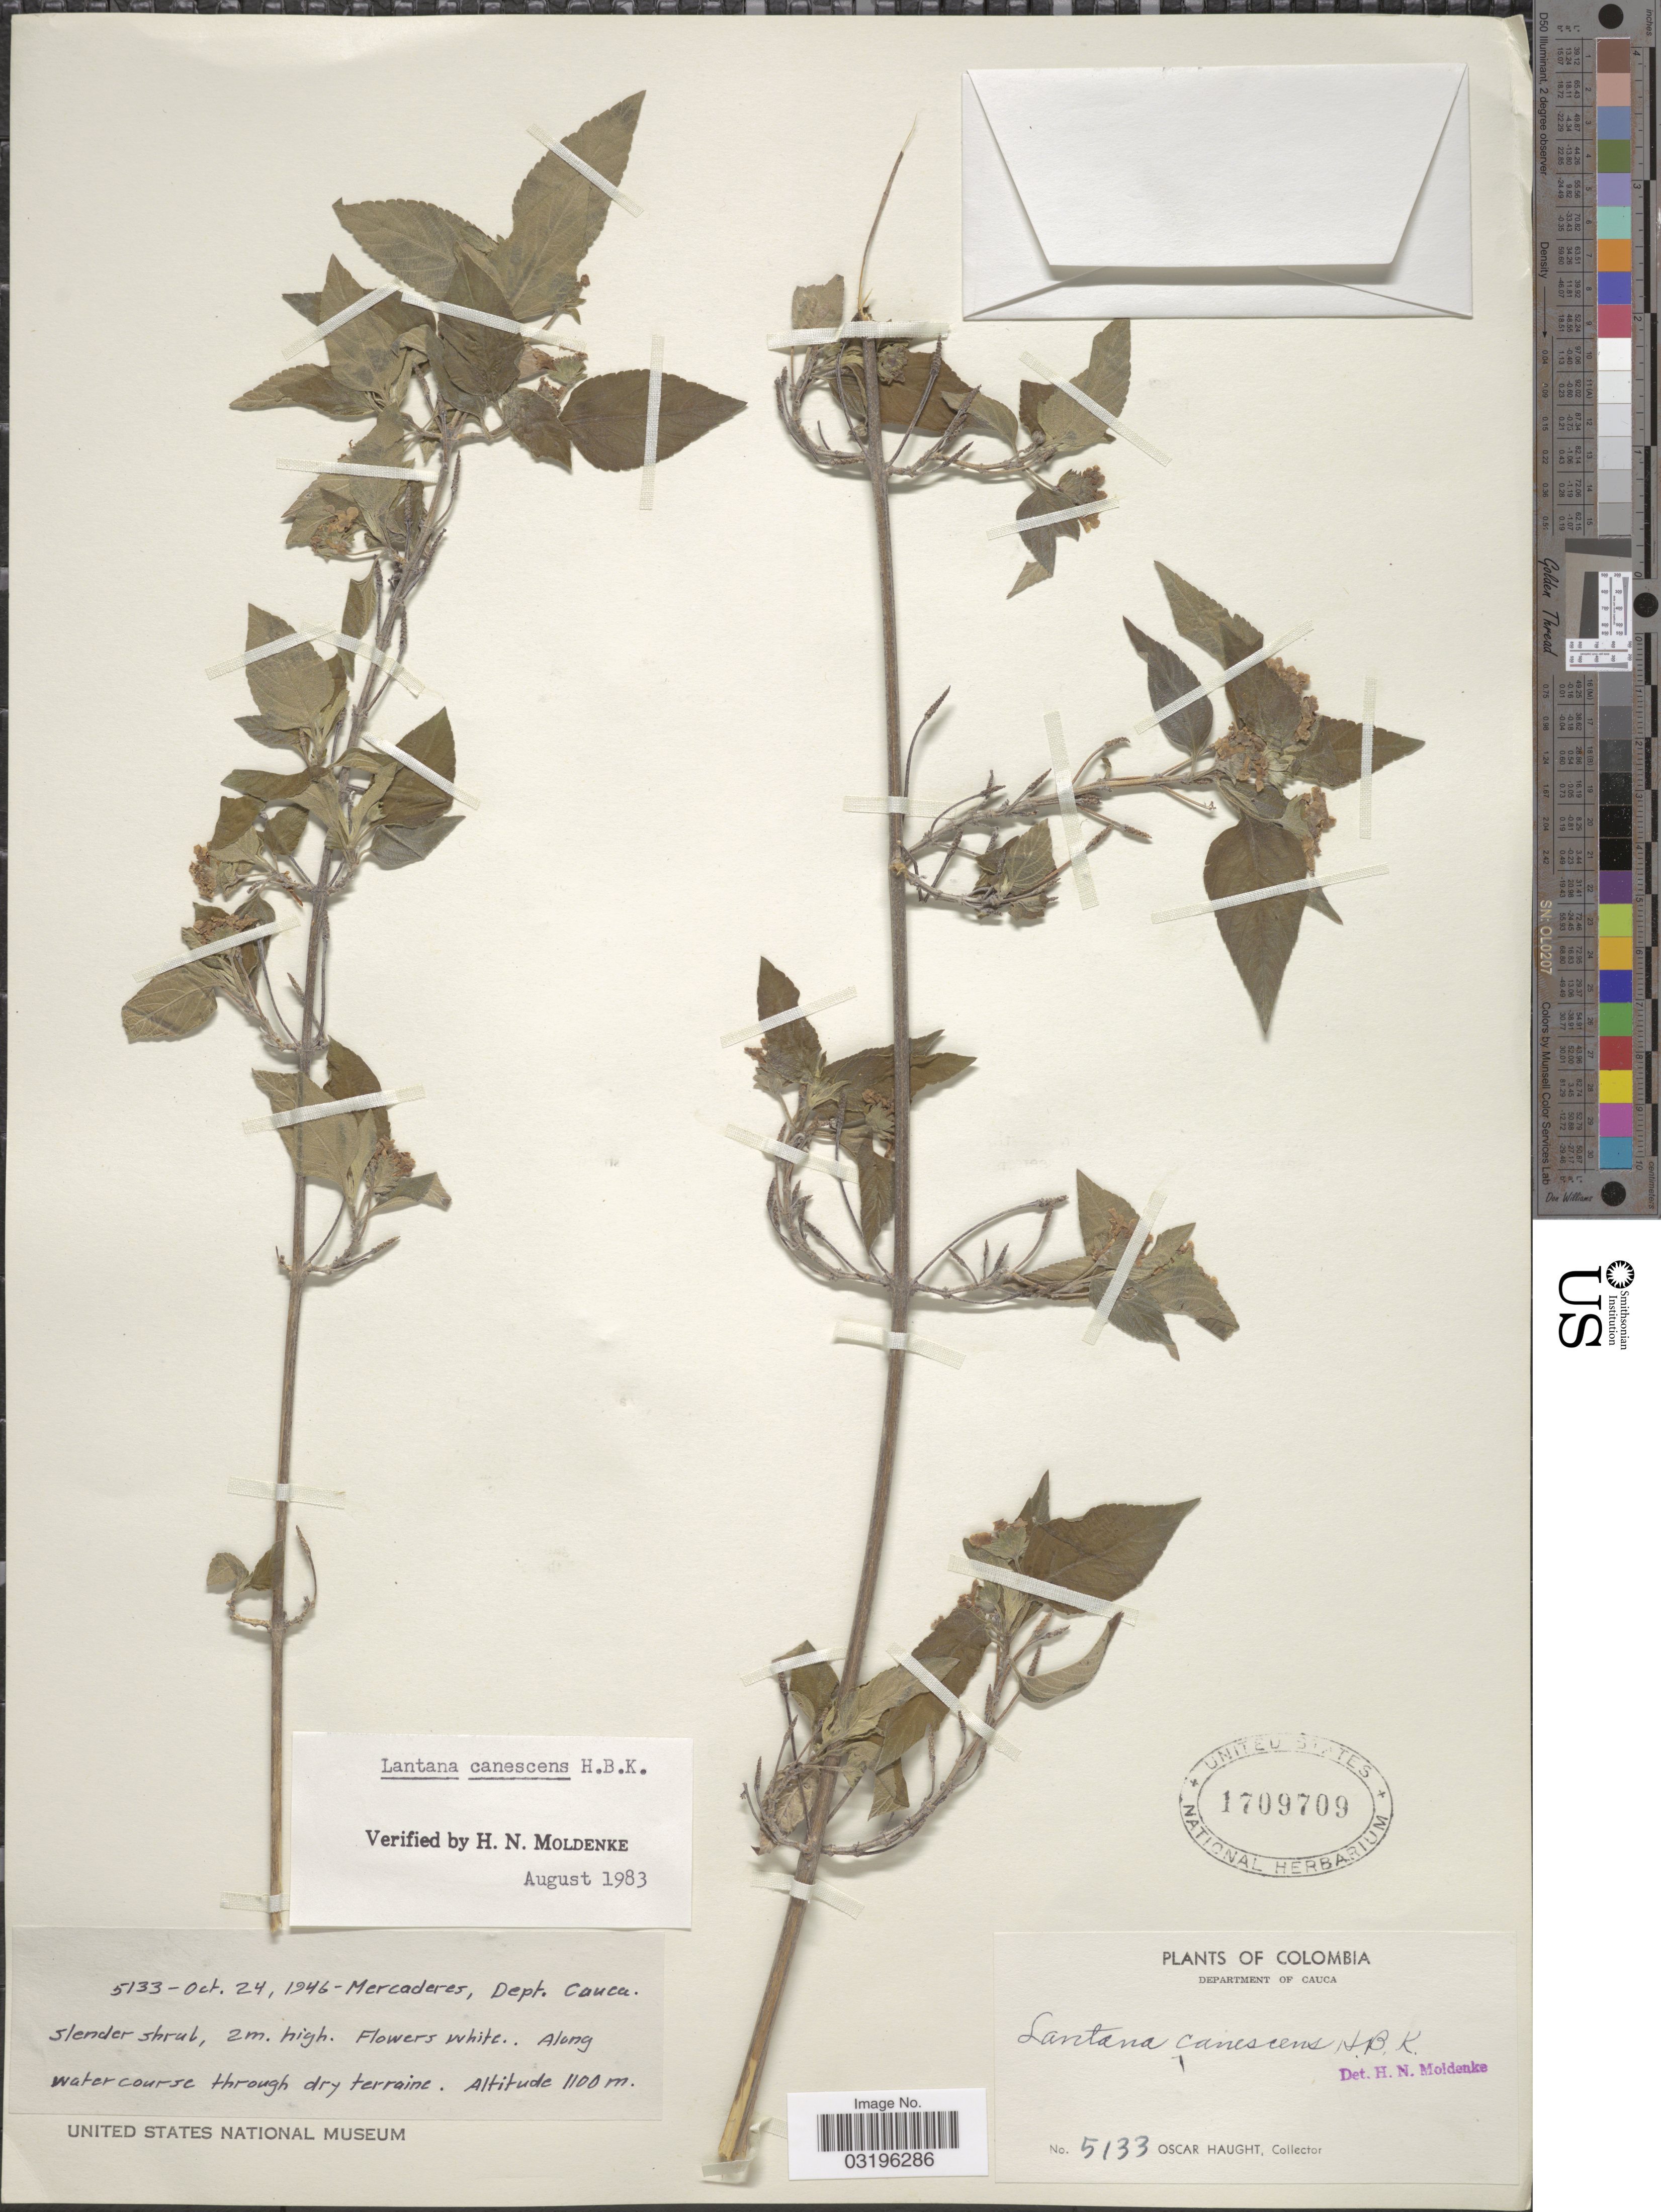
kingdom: Plantae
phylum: Tracheophyta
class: Magnoliopsida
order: Lamiales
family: Verbenaceae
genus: Lantana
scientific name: Lantana canescens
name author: Kunth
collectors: O. L. Haught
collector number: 5133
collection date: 1946-10-24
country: Colombia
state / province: Cauca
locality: Department of Cauca. Mercaderes. Along watercourse through dry terraine.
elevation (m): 1100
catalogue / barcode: US 1709709